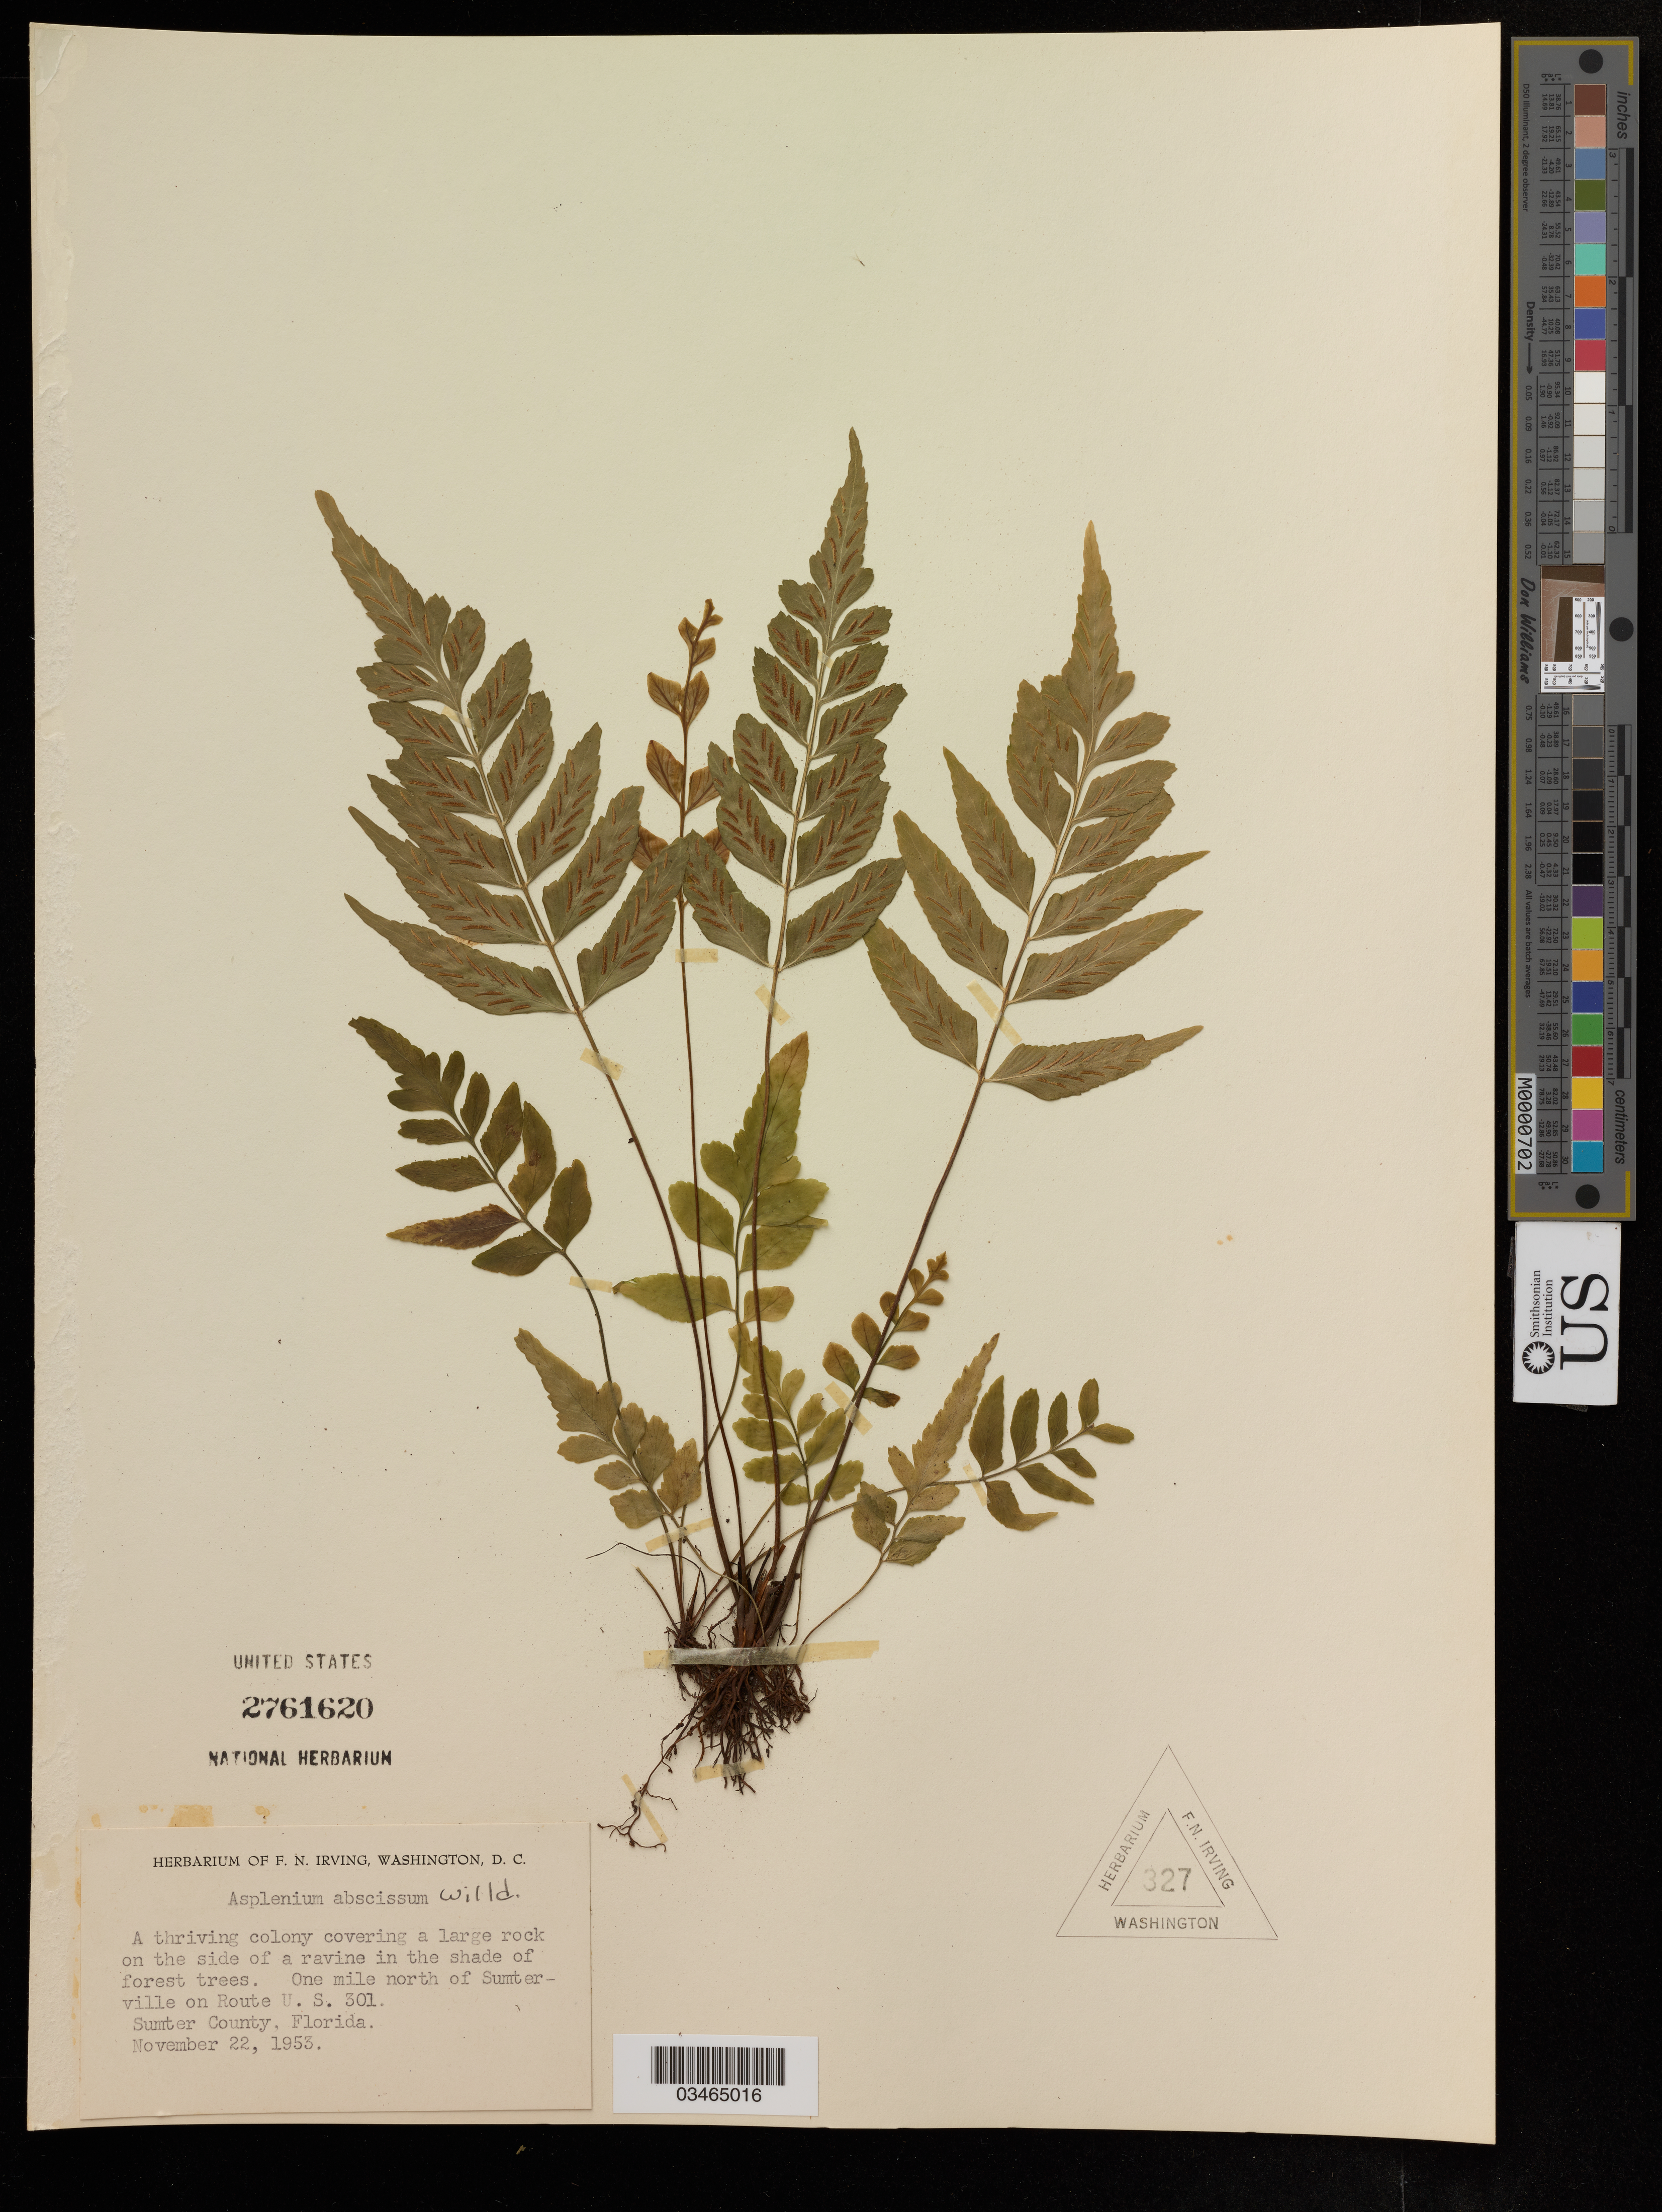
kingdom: Plantae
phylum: Tracheophyta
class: Polypodiopsida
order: Polypodiales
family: Aspleniaceae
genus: Asplenium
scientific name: Asplenium abscissum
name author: Willd.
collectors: F. Irving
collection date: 1953-11-22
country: United States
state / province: Florida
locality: One mile north of Sumter-ville on Route U. S. 301.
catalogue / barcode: US 276120